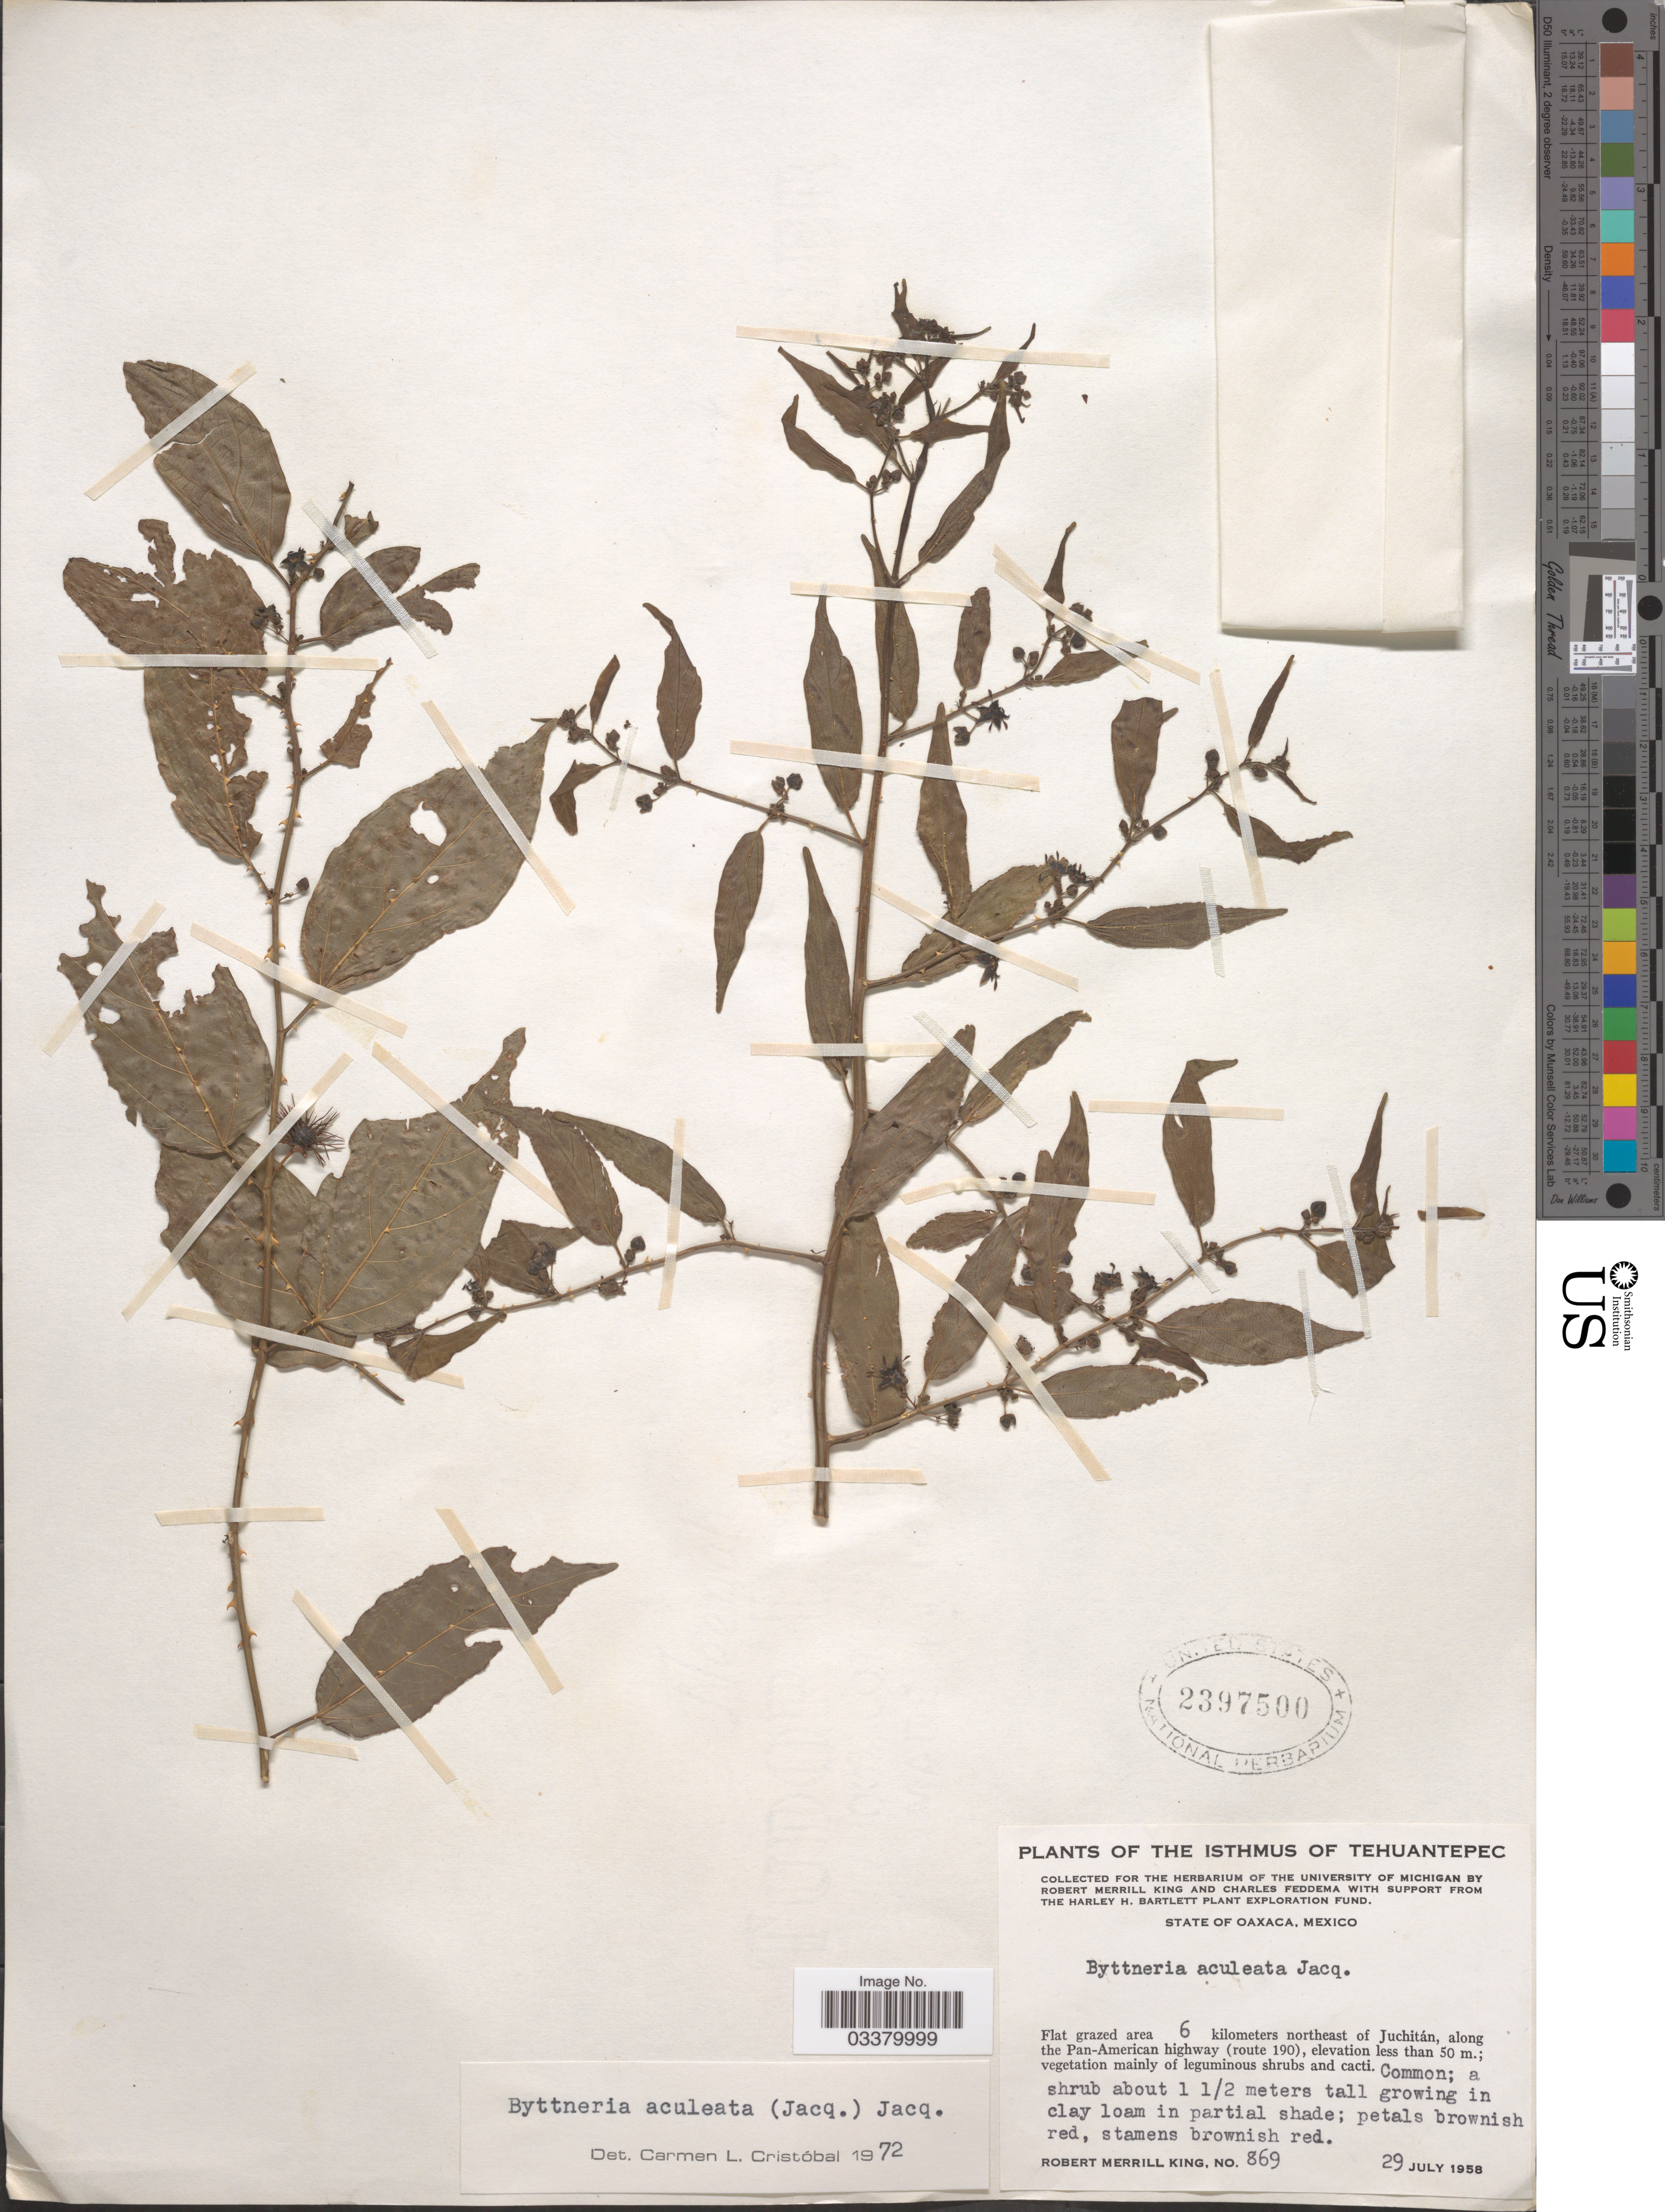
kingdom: Plantae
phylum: Tracheophyta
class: Magnoliopsida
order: Malvales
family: Malvaceae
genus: Byttneria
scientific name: Byttneria aculeata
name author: (Jacq.) Jacq.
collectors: R. M. King & C. Feddema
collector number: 869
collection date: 1958-07-29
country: Mexico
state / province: Oaxaca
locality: The Isthmus of Tehuantepec. Flat grazed area 6 kilometers northeast of Juchitán, along the Pan-American highway (route 190).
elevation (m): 50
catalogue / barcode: US 2397500